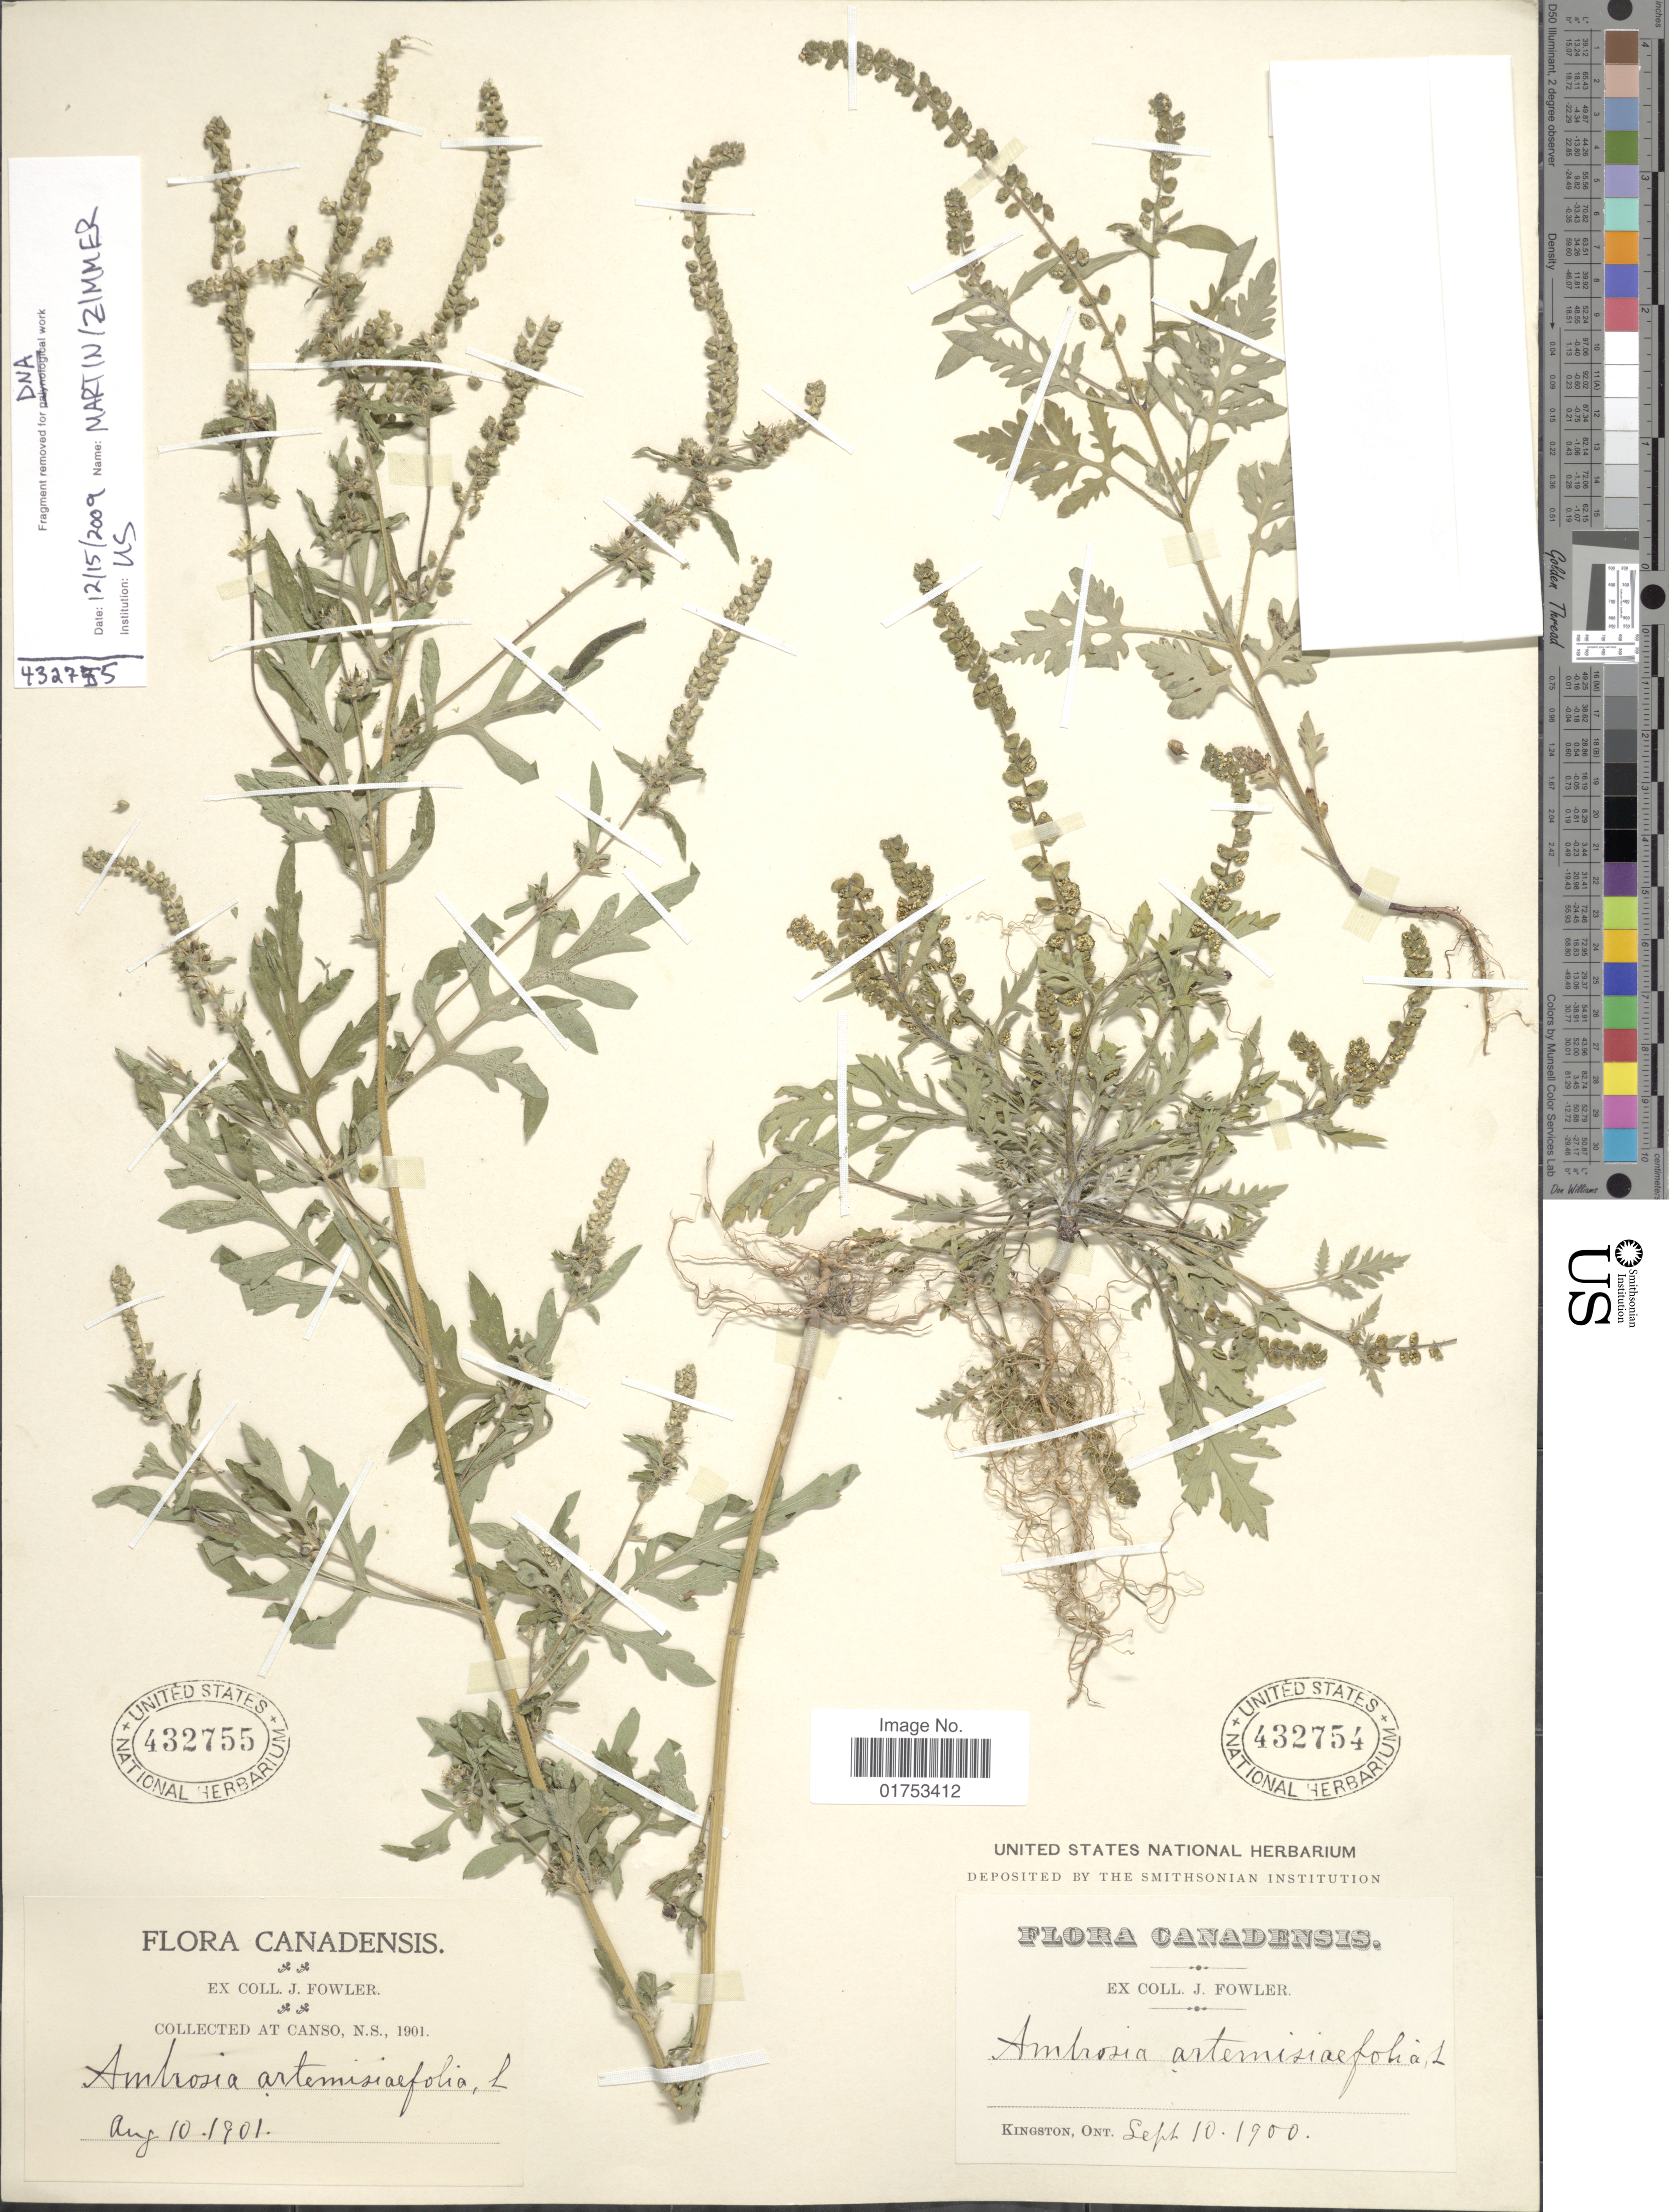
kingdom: Plantae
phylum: Tracheophyta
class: Magnoliopsida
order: Asterales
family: Asteraceae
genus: Ambrosia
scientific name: Ambrosia artemisiifolia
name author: L.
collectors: J. P. Fowler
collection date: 1901-08-10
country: Canada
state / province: Nova Scotia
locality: Canso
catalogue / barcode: US 432755